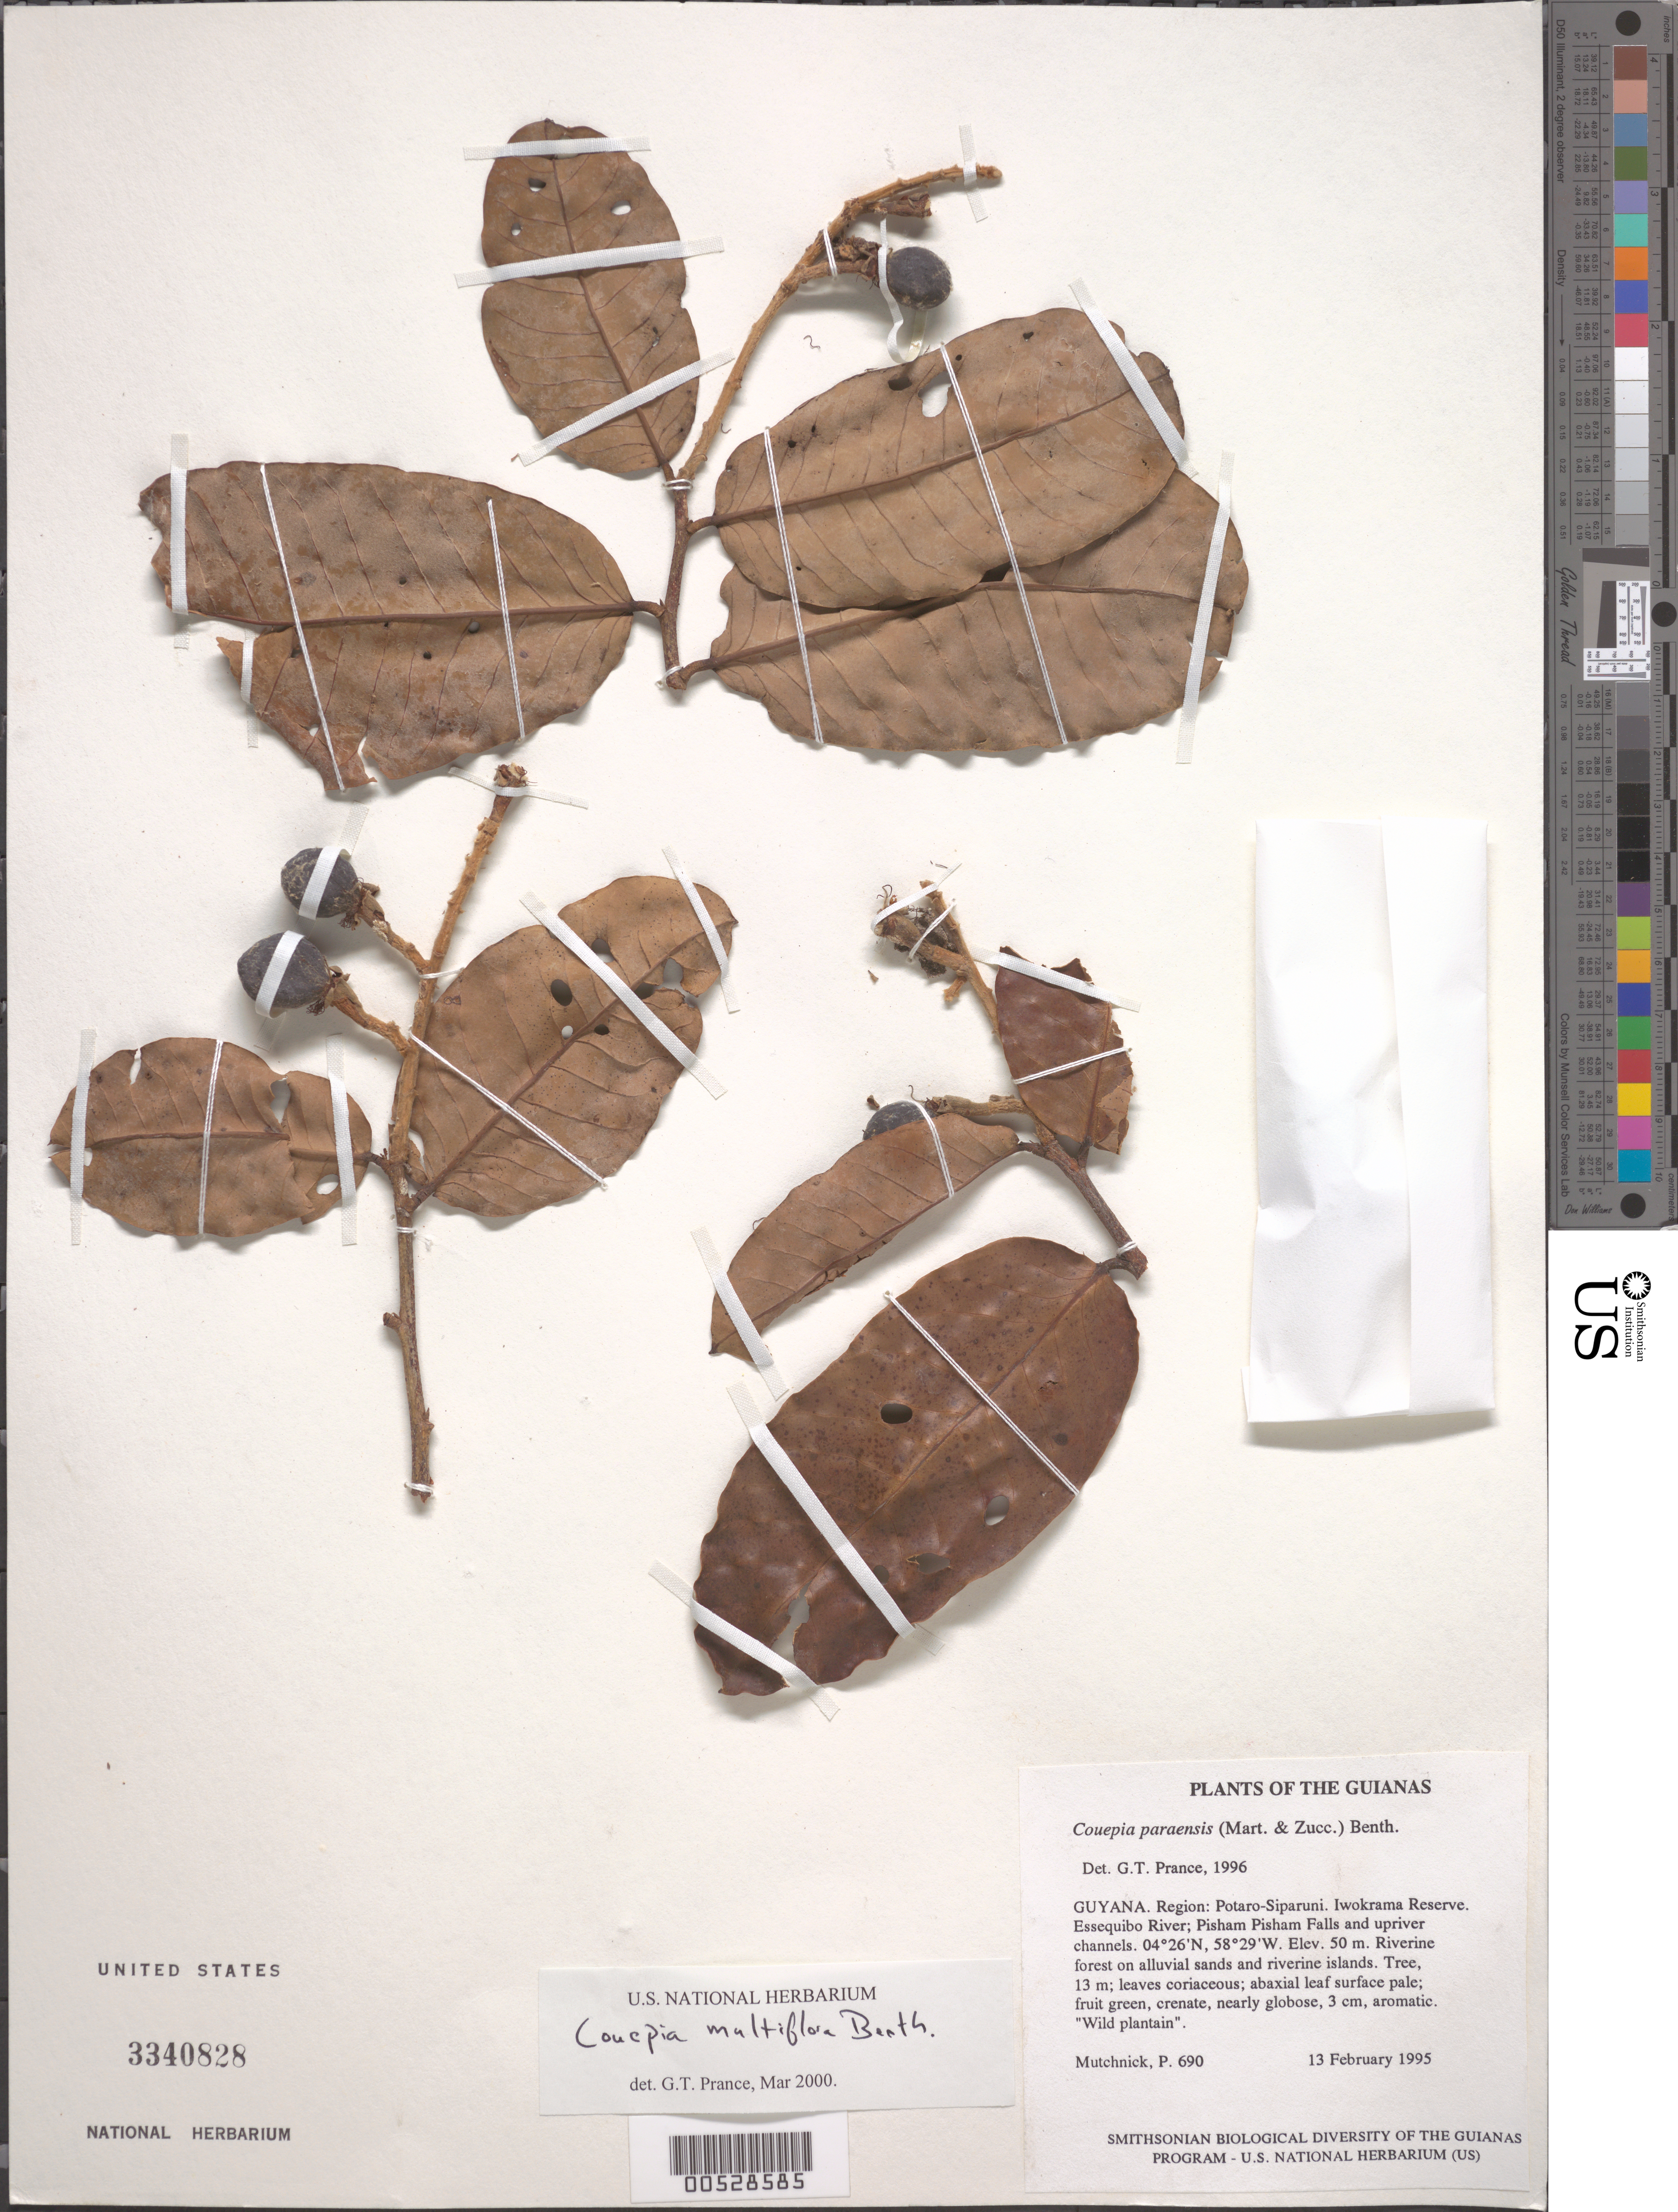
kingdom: Plantae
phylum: Tracheophyta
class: Magnoliopsida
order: Malpighiales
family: Chrysobalanaceae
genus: Couepia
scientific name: Couepia paraensis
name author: (Mart. & Zucc.) Benth. ex Hook. f.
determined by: Prance, G. T.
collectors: P. Mutchnick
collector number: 690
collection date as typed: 13 February 1995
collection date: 1995-02-13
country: Guyana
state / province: Potaro-Siparuni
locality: Iwokrama Reserve. Essequibo River; Pisham Pisham Falls and upriver channels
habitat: Riverine forest on alluvial sands and riverine islands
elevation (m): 50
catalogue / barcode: US 3340828